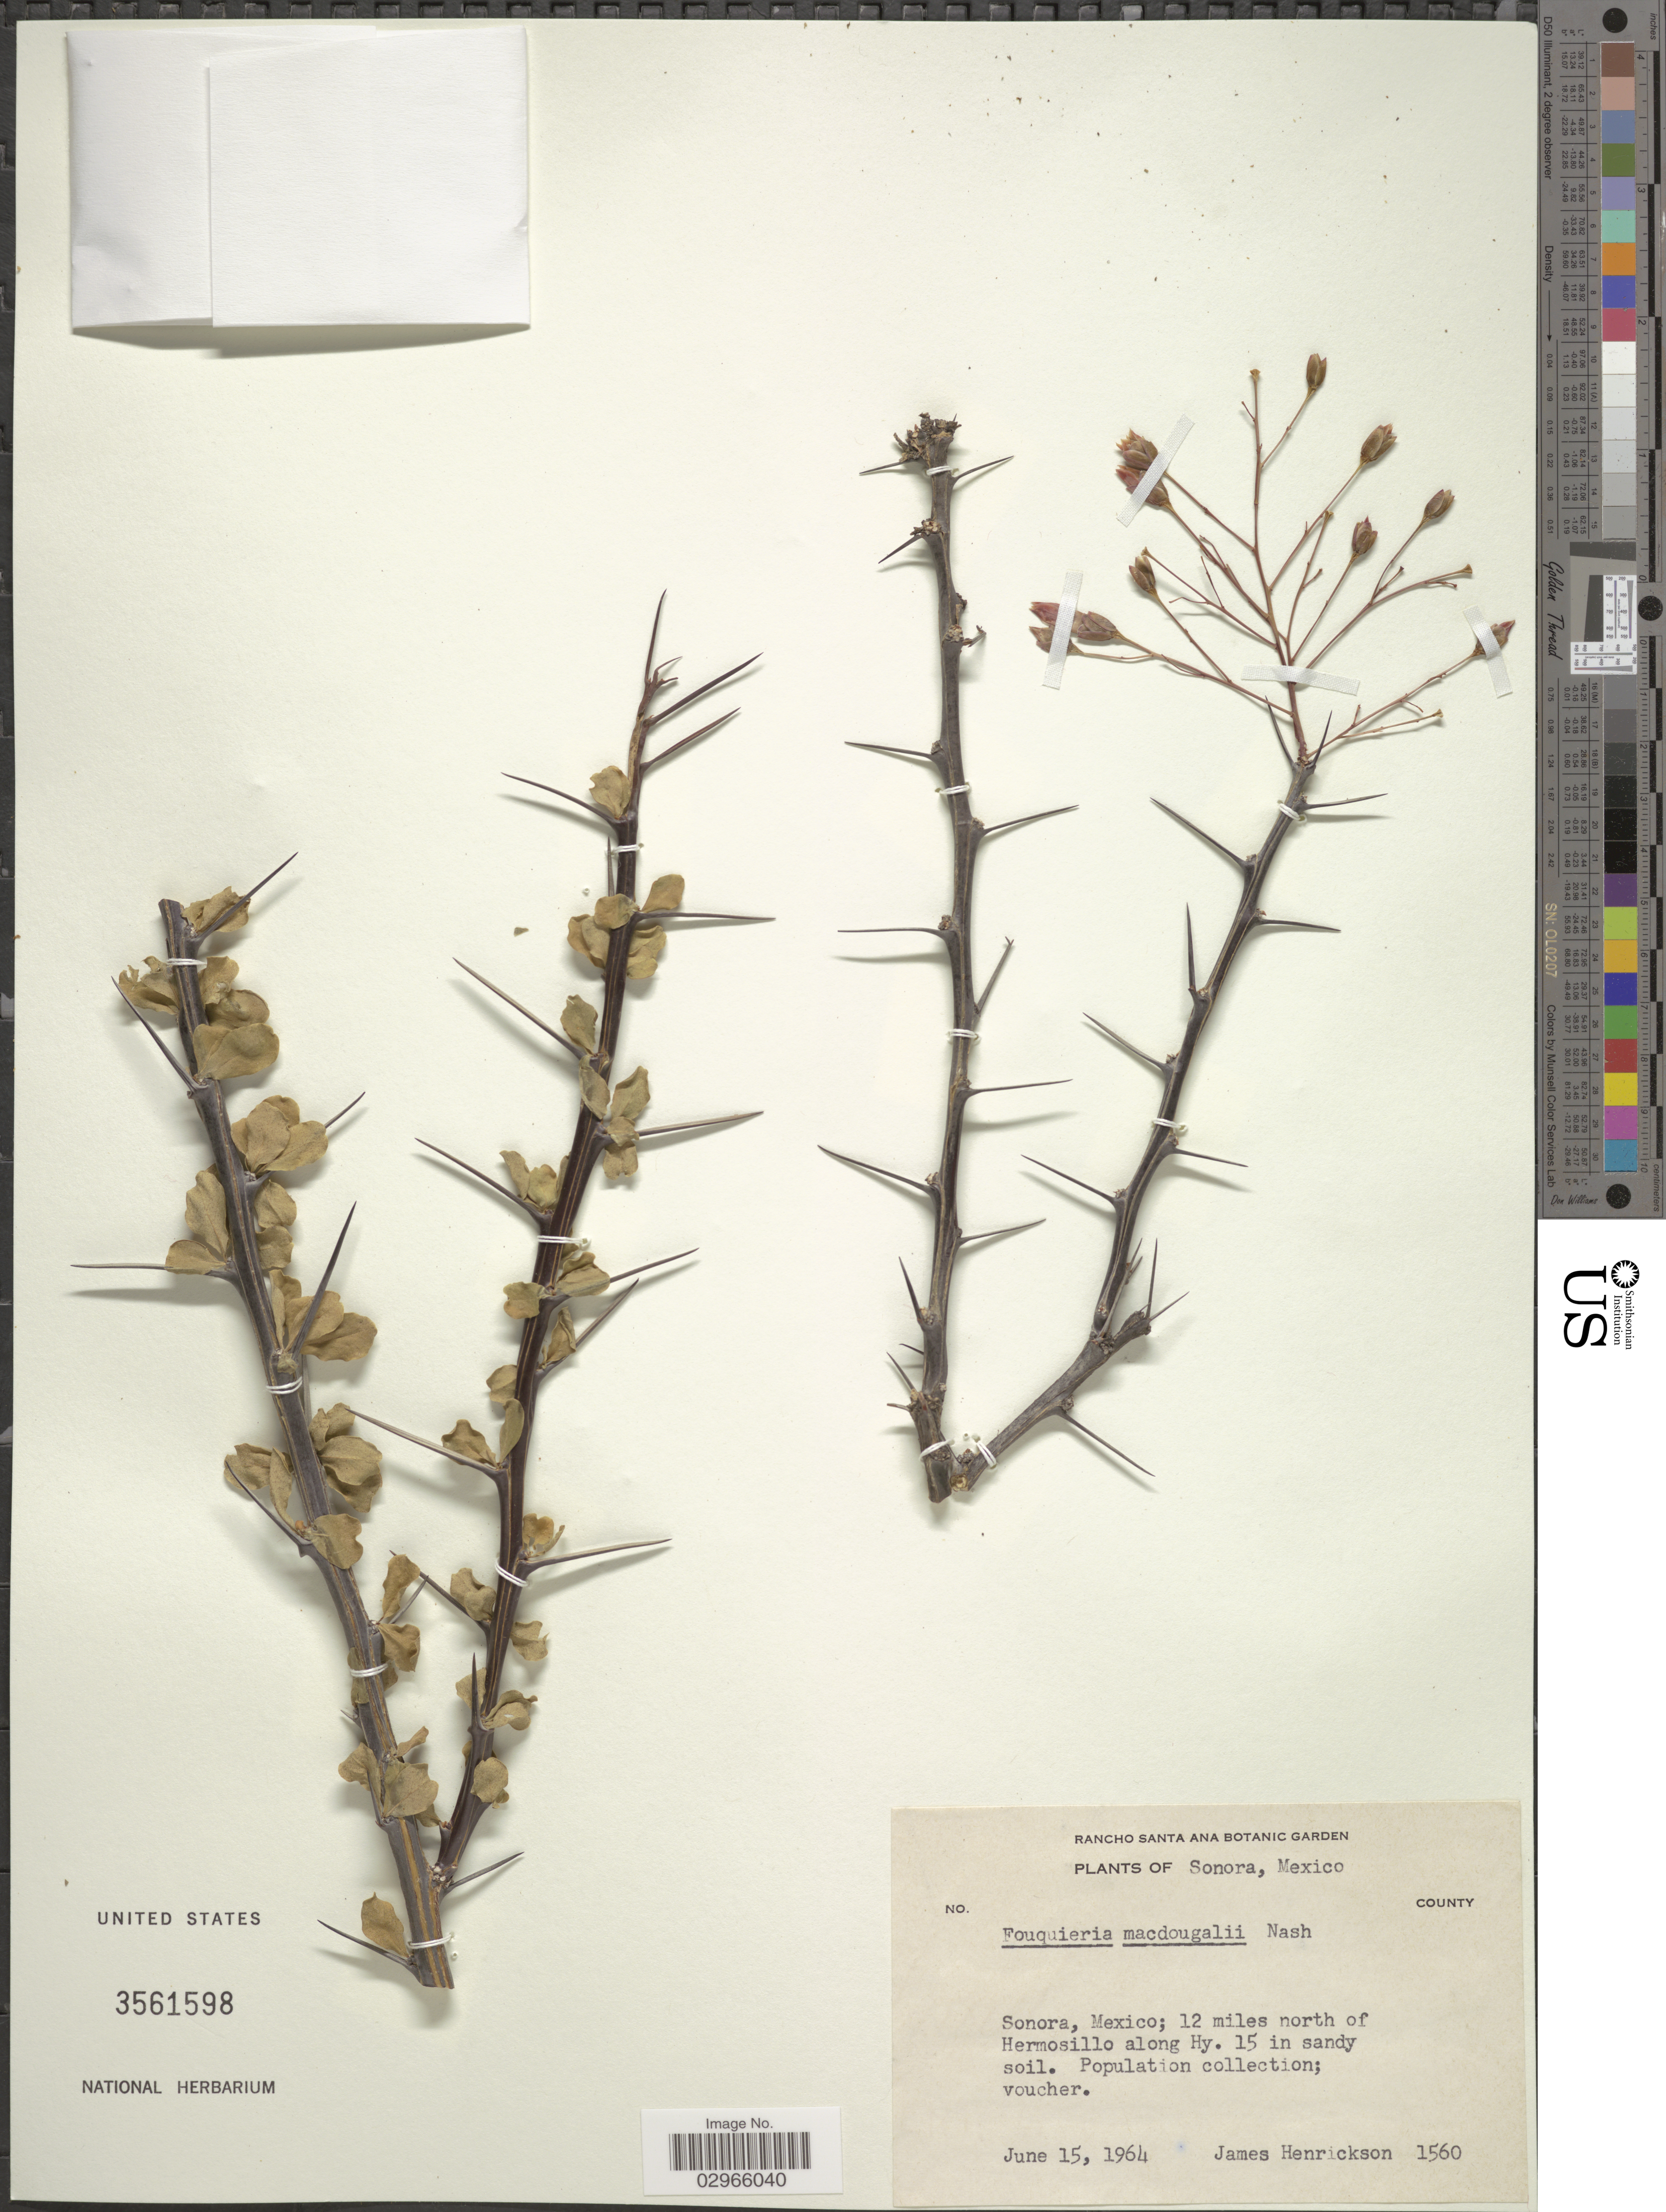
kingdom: Plantae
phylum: Tracheophyta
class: Magnoliopsida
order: Ericales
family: Fouquieriaceae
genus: Fouquieria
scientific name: Fouquieria macdougalii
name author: Nash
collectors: J. Henrickson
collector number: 1560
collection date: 1964-06-15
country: Mexico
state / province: Sonora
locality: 12 miles north of Hermosillo along Hy. 15 in sandy soil.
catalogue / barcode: US 3561598